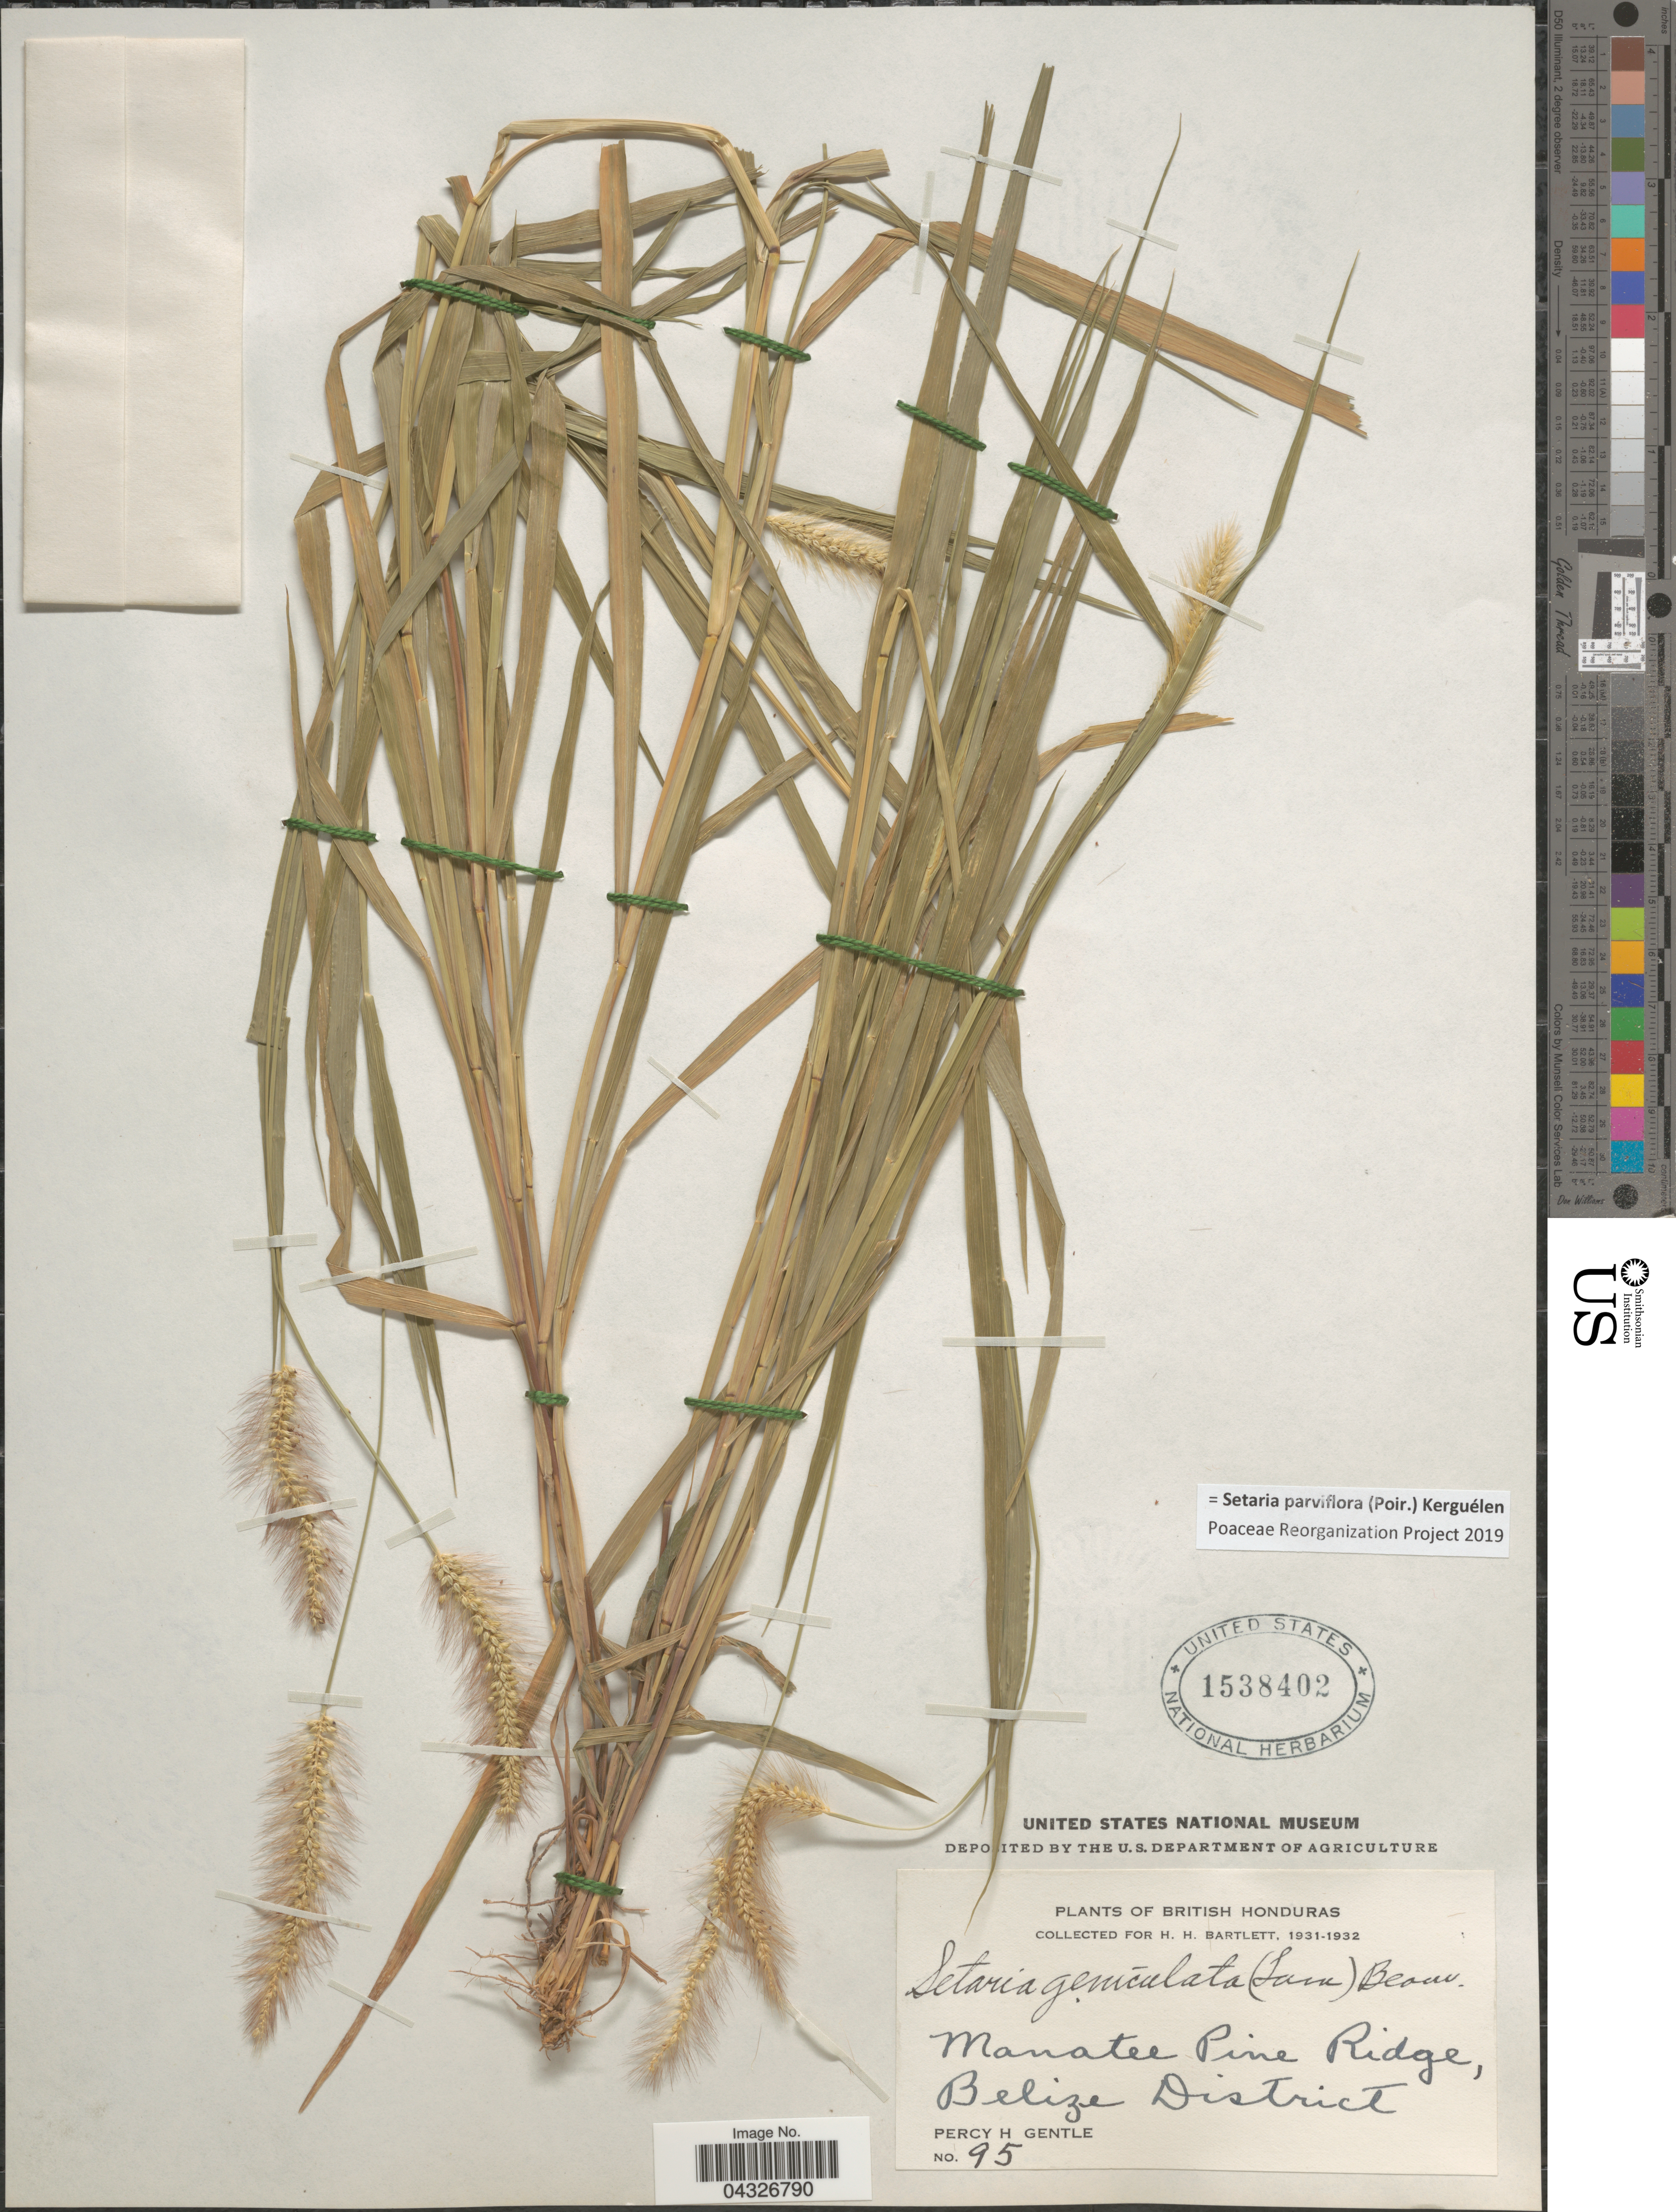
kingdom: Plantae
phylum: Tracheophyta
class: Liliopsida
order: Poales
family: Poaceae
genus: Setaria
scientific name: Setaria parviflora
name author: (Poir.) Kerguélen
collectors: P. H. Gentle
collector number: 95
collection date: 1931/1932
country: Belize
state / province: Belize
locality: British Honduras. Manatee Pine Ridge, Belize District.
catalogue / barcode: US 1538402